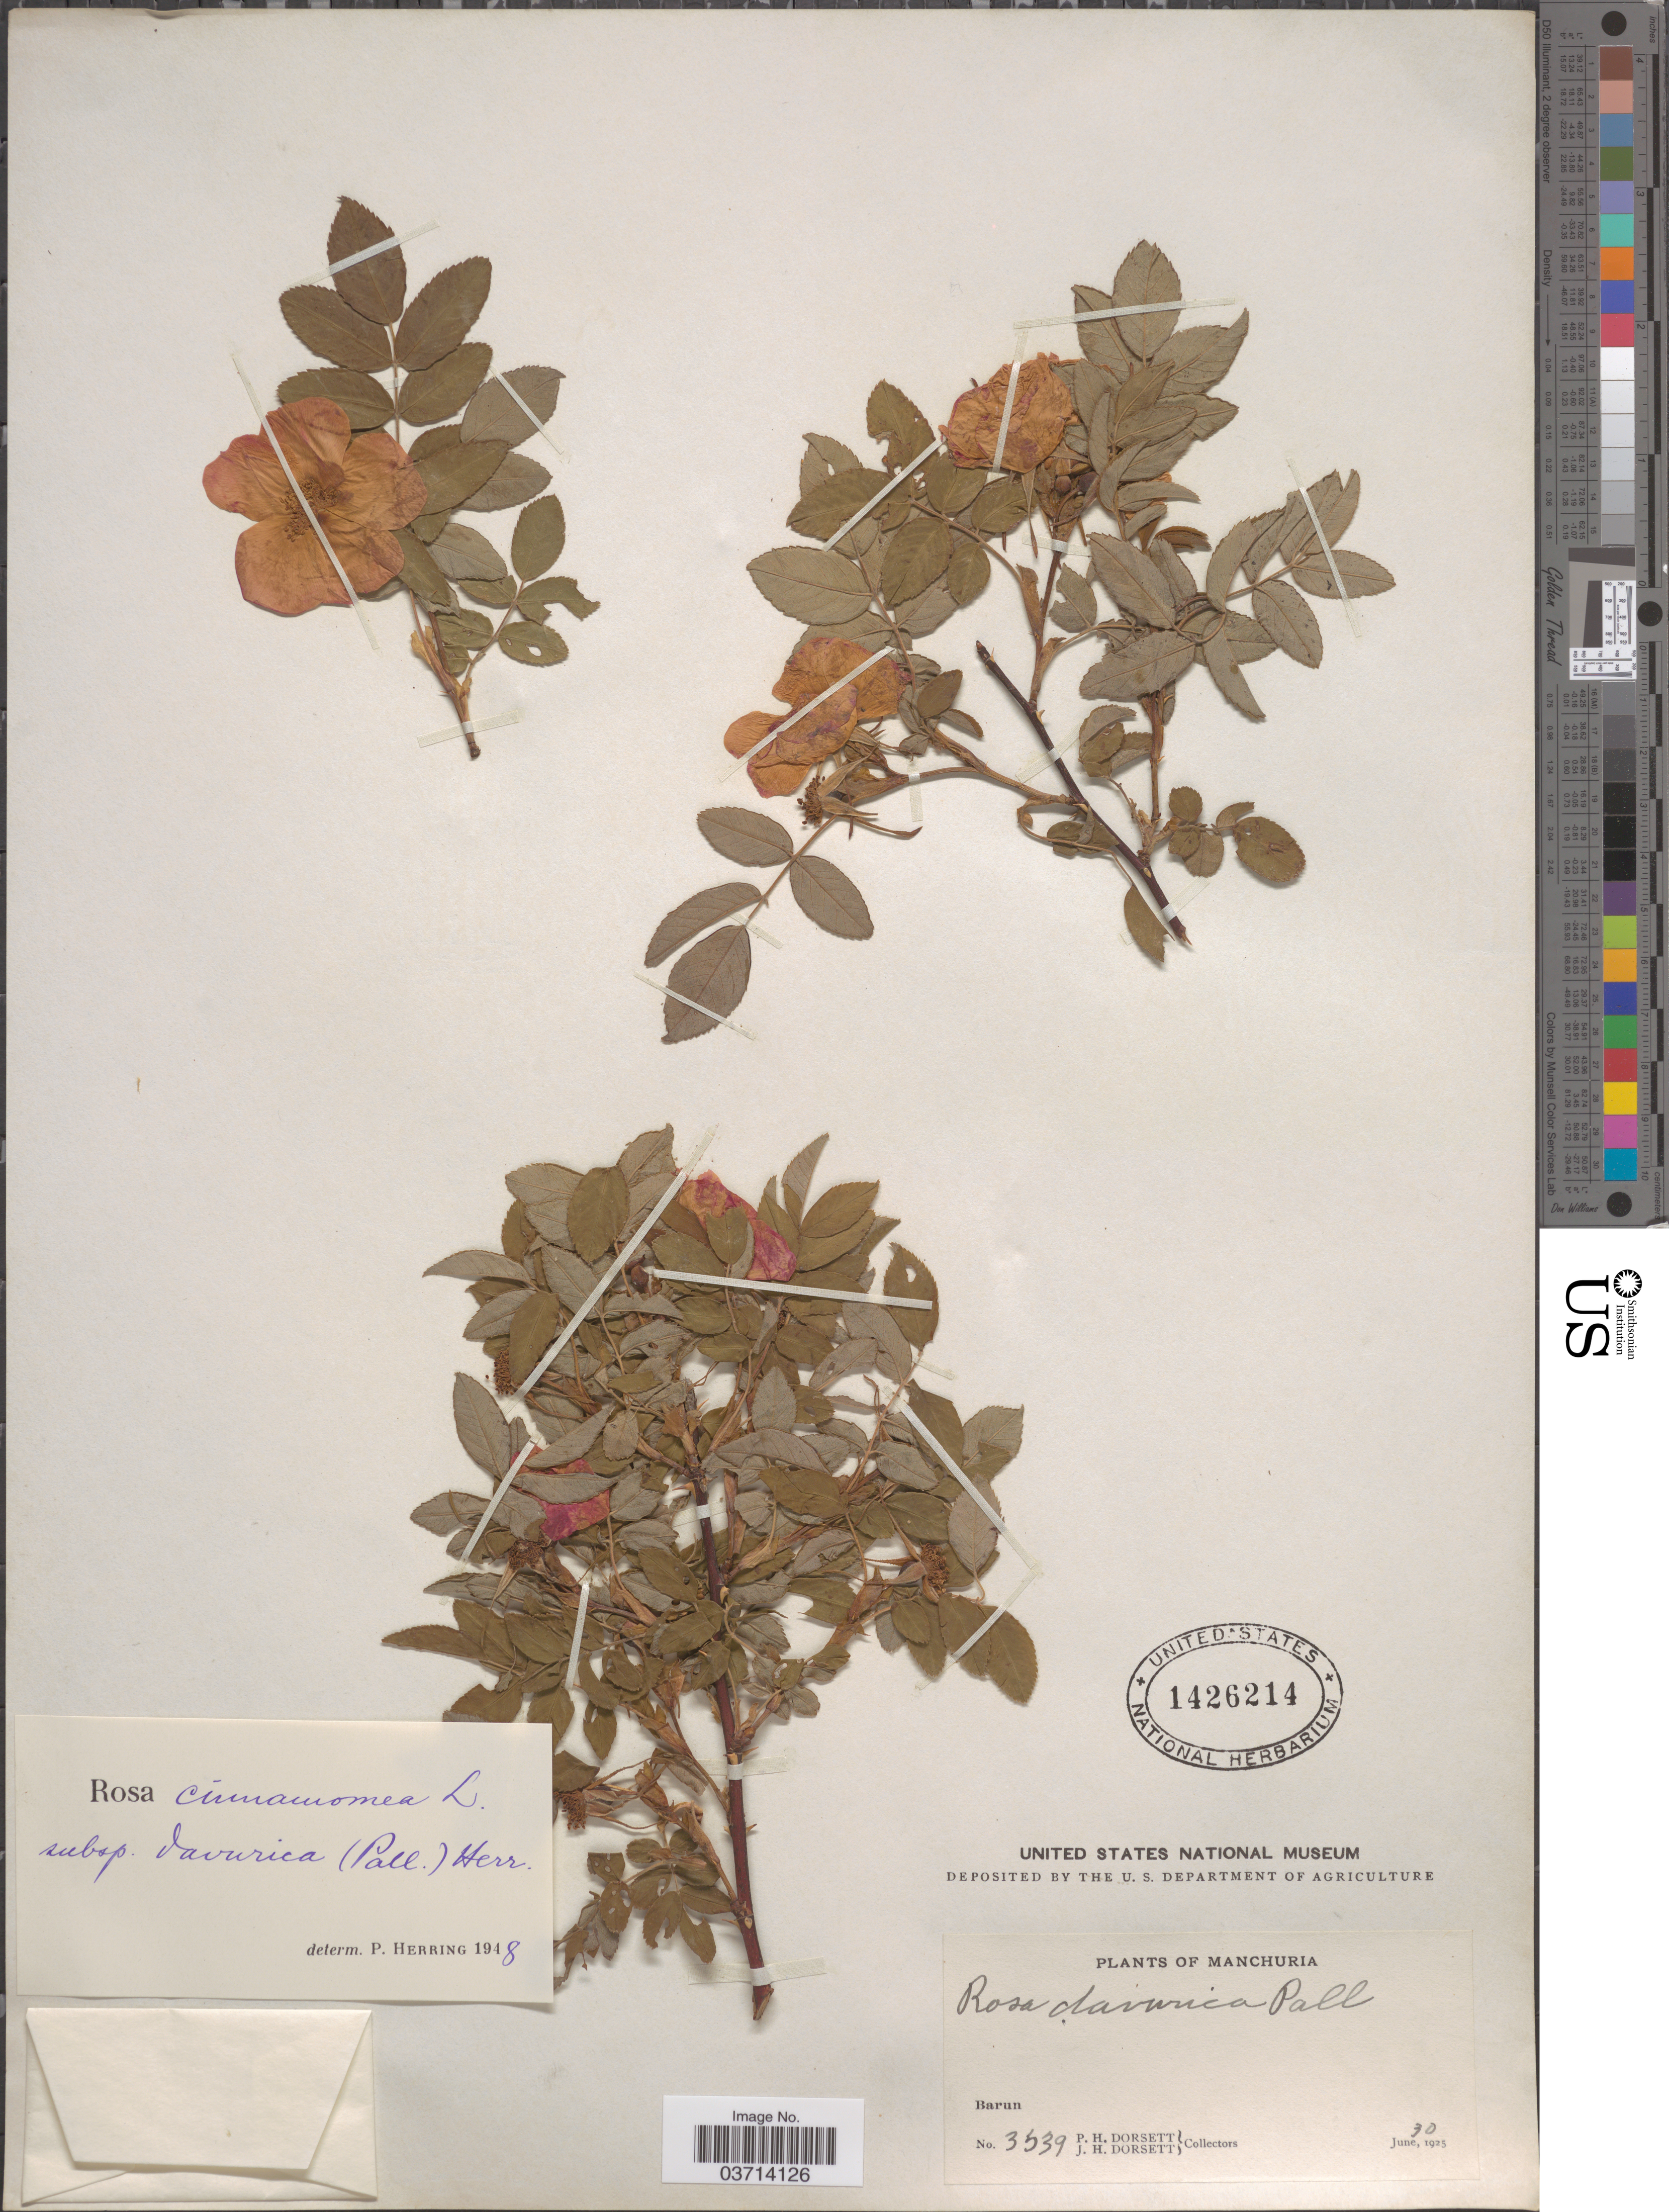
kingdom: Plantae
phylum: Tracheophyta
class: Magnoliopsida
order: Rosales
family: Rosaceae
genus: Rosa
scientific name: Rosa cinnamomea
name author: L.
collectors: P. H. Dorsett & J. Dorsett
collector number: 3539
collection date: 1925-06-30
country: China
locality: Manchuria. Barun.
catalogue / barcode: US 1426214